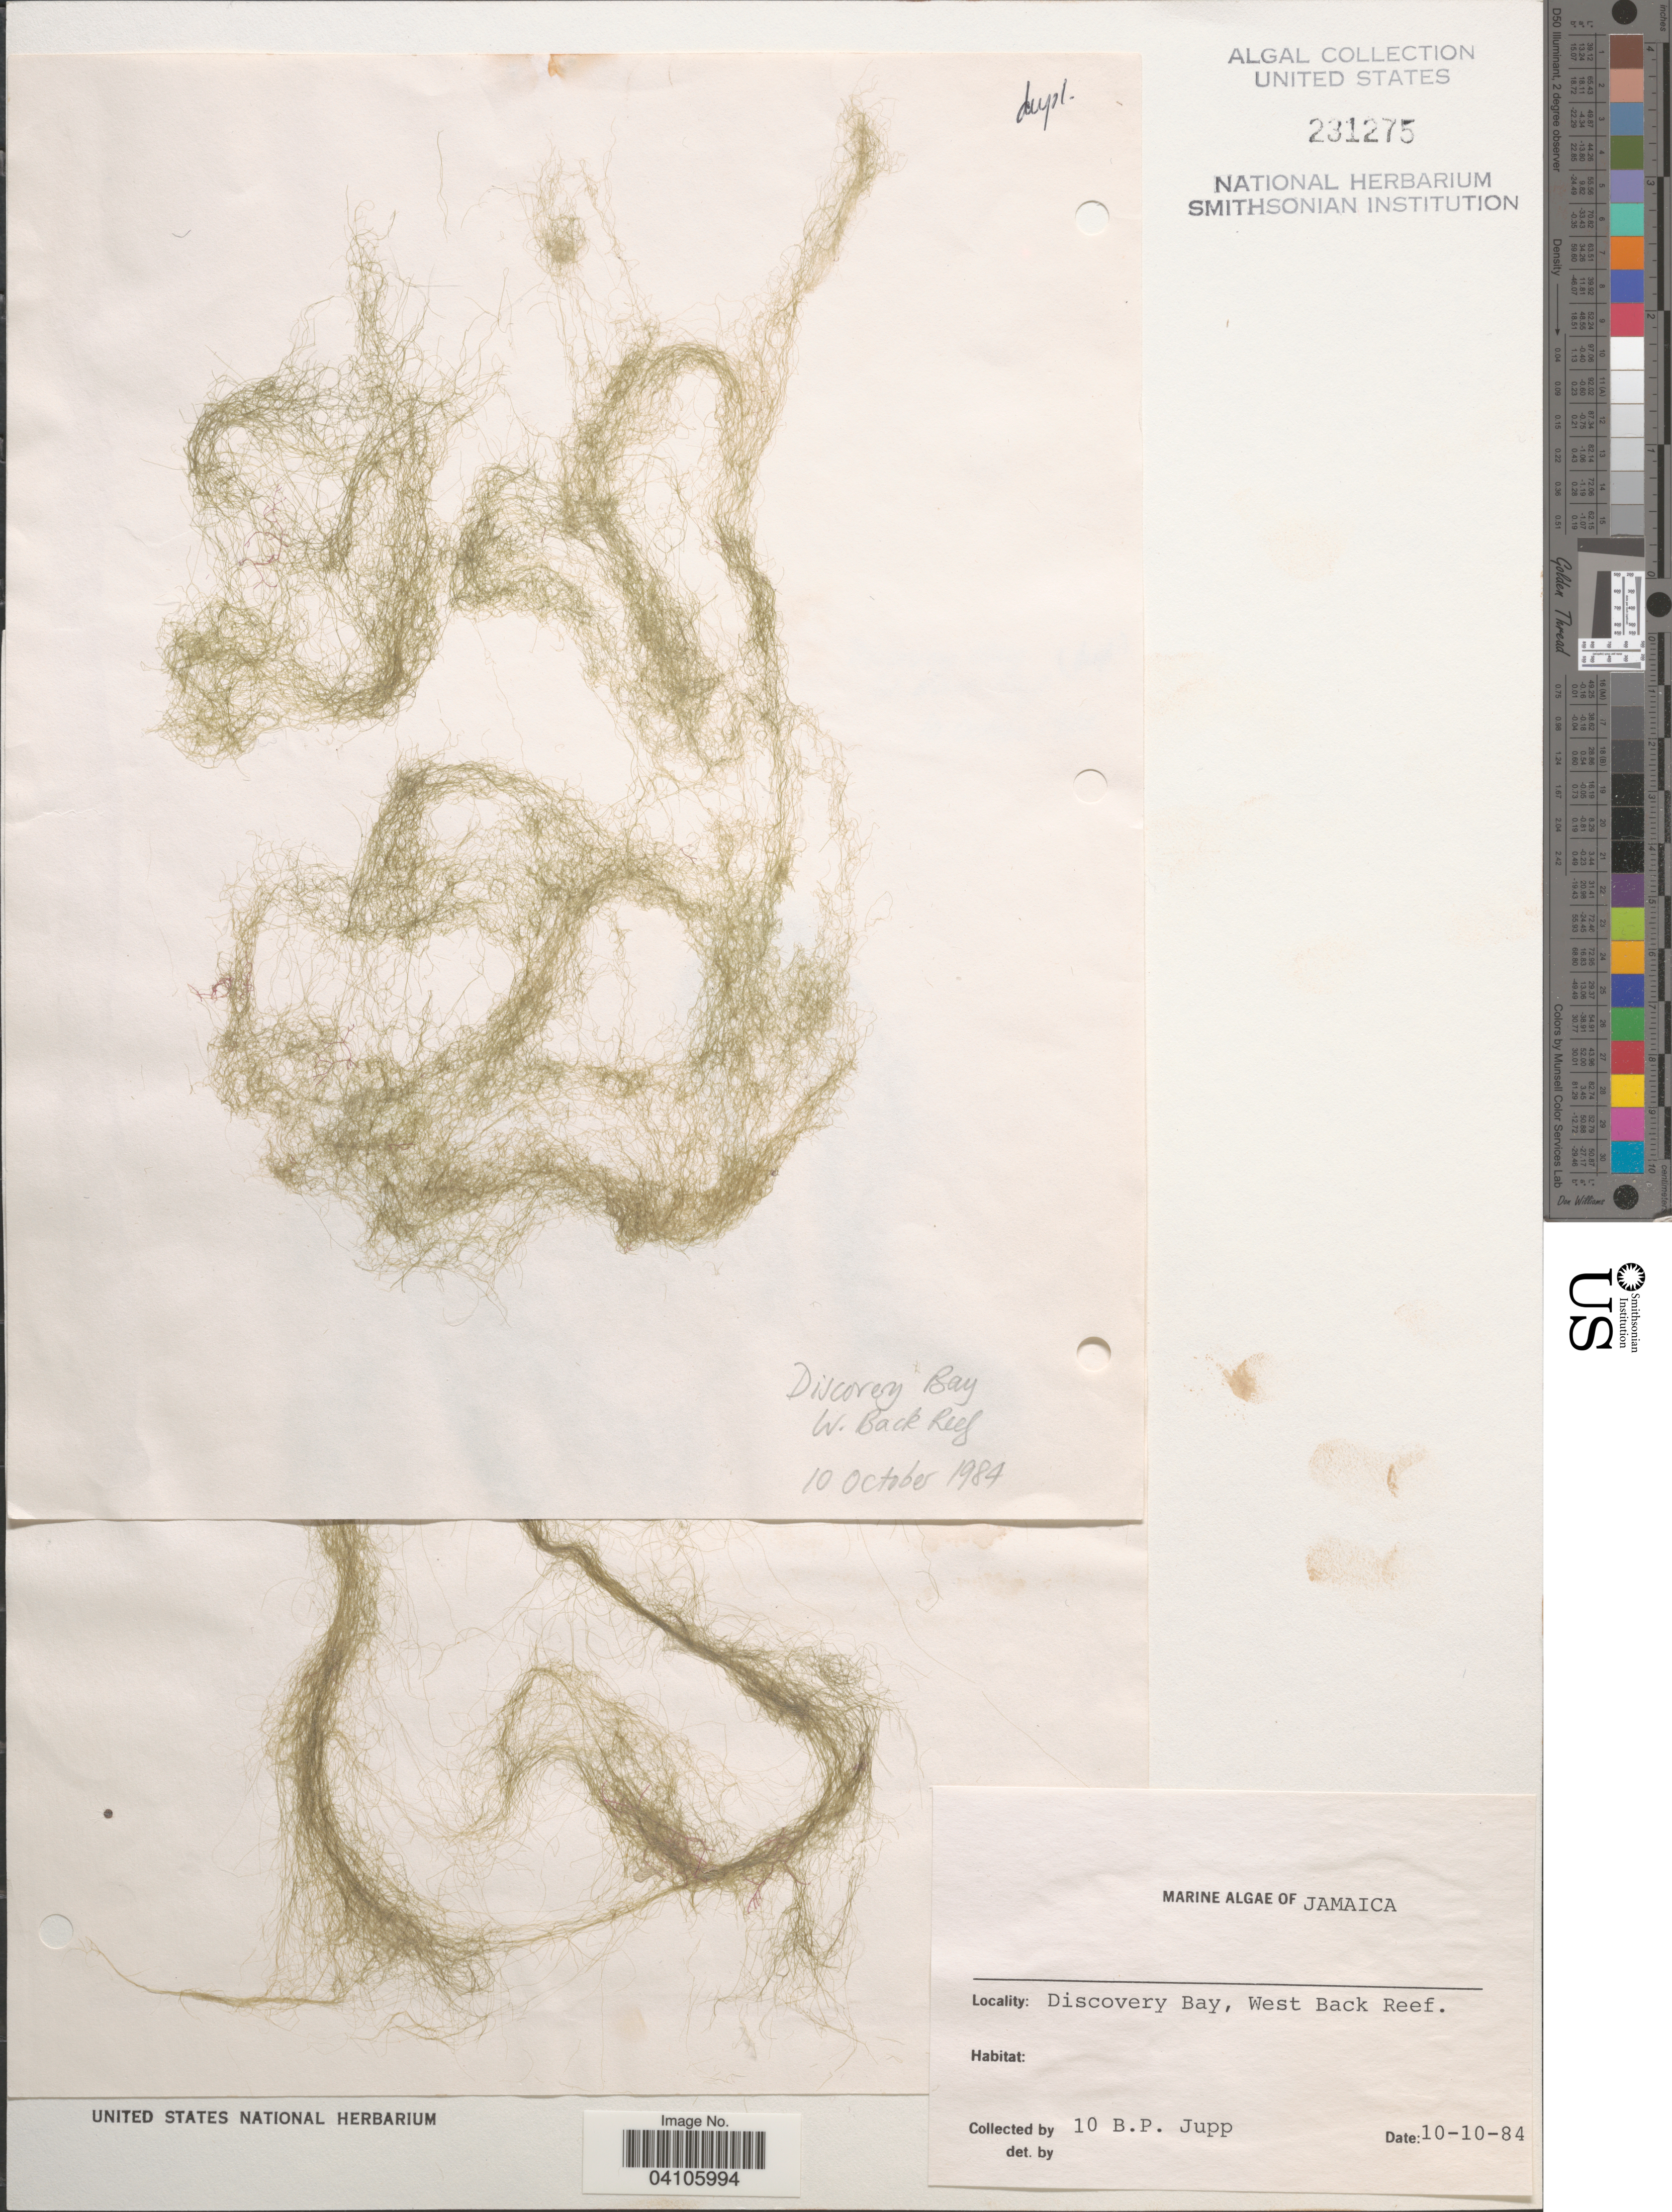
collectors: B. Jupp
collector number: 10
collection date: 1984-10-10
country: Jamaica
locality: Discovery Bay, West Back Reef.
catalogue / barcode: US 231275